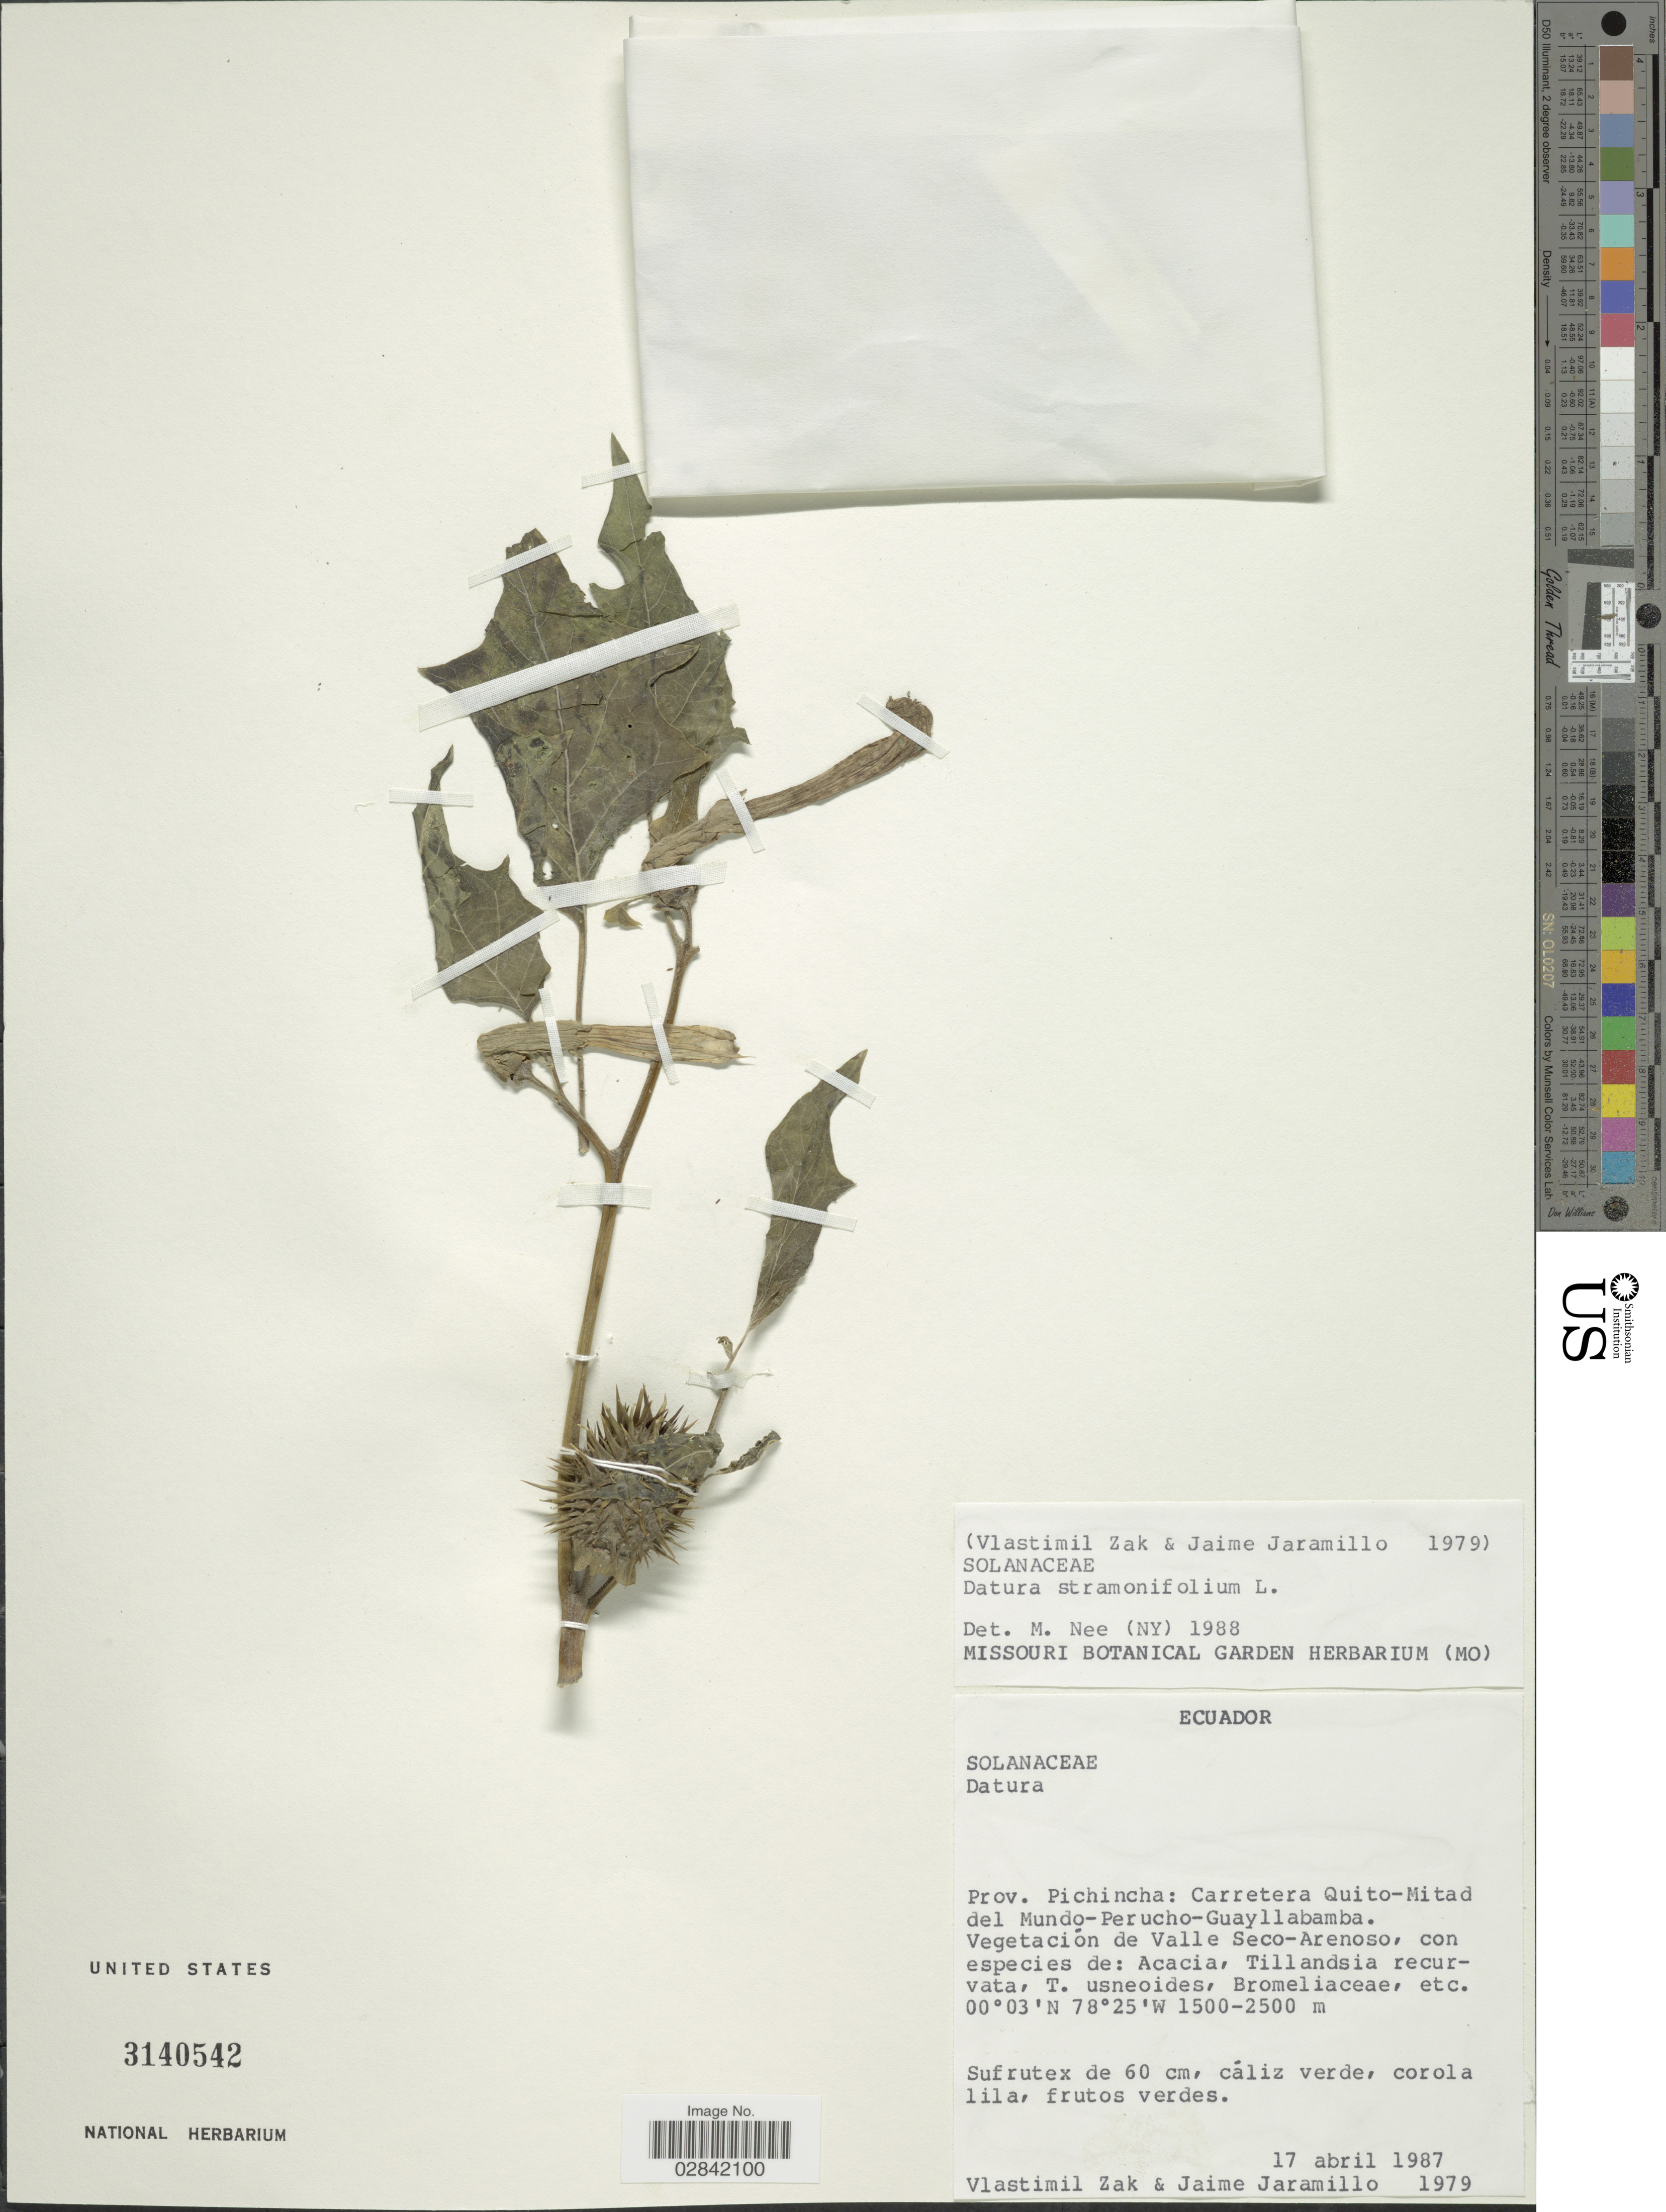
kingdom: Plantae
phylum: Tracheophyta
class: Magnoliopsida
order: Solanales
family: Solanaceae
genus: Datura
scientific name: Datura stramonium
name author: L.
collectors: V. Zak & J. Jaramillo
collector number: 1979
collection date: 1987-04-17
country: Ecuador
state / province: Pichincha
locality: Prov. Pichincha: Carretera Quito-Mitad del Mundo-Perucho-Guayllabamba, Vegetación de Valle Seco-Arenoso.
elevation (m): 1500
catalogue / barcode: US 3140542